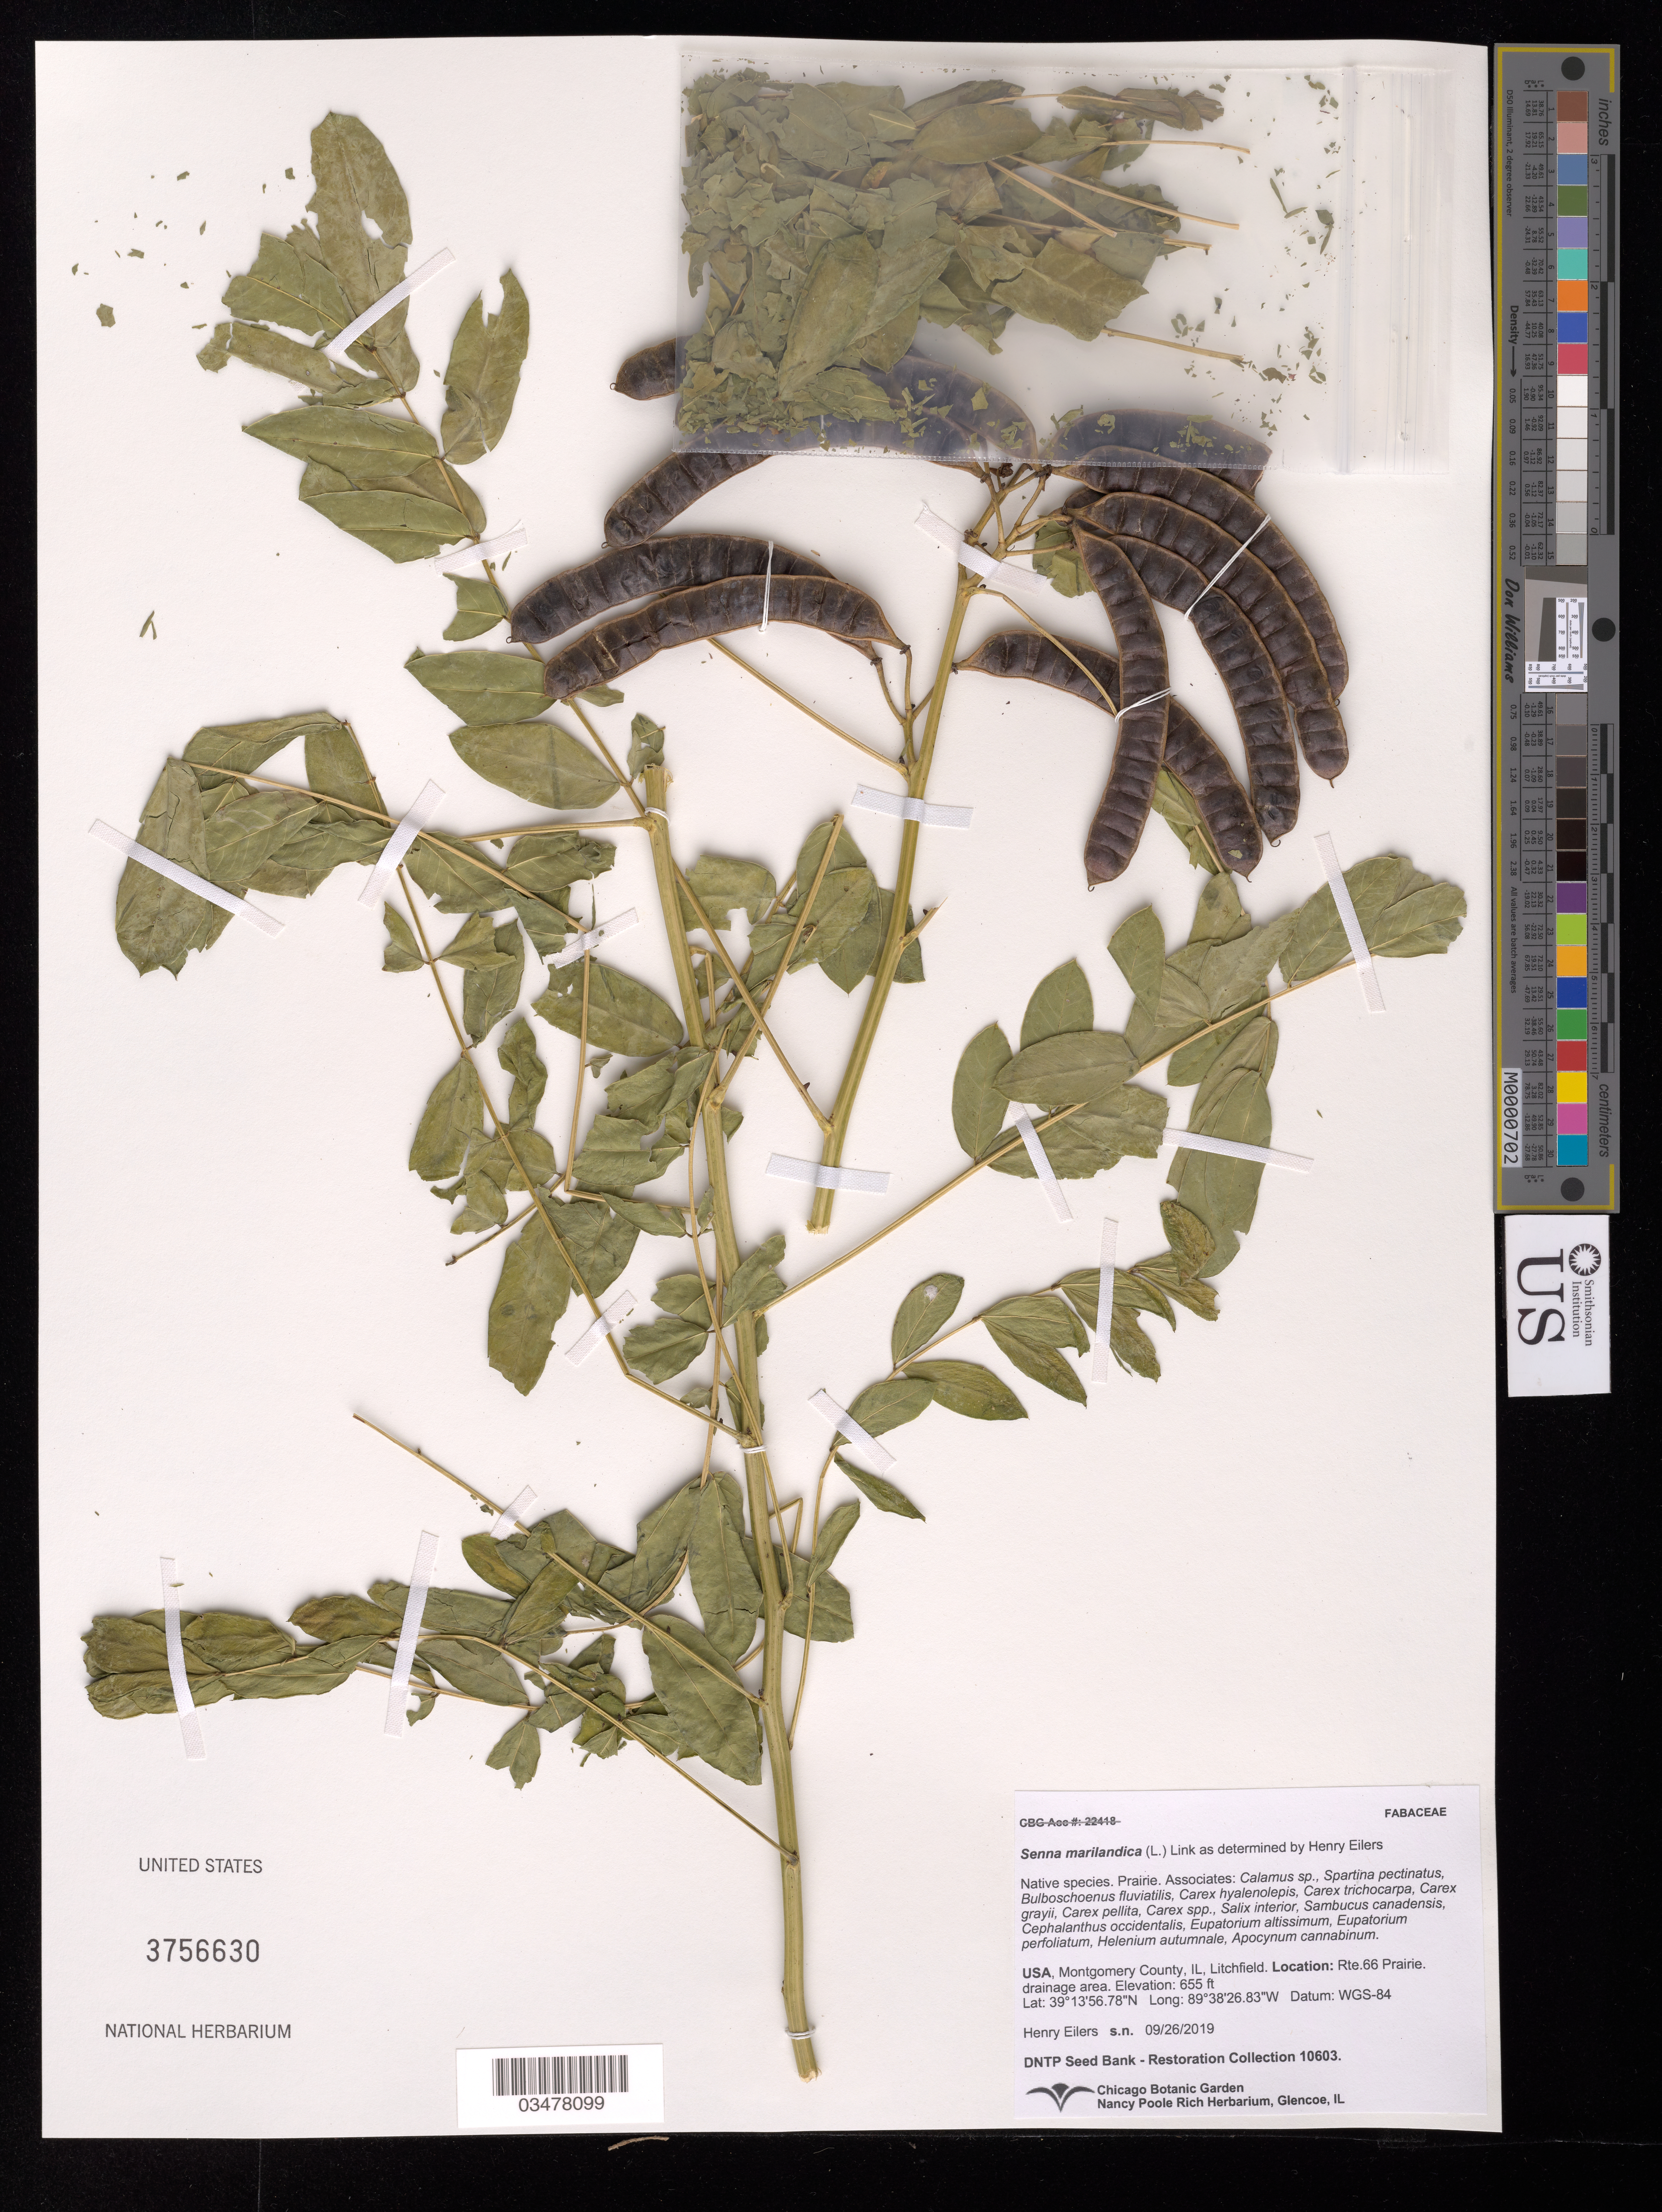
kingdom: Plantae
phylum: Tracheophyta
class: Magnoliopsida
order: Fabales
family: Fabaceae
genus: Senna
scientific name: Senna marilandica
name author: (L.) Link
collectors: H. Eilers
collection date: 2019-09-26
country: United States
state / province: Illinois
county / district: Montgomery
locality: Litchfield, Rte. 66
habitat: Prairie. With Calamus sp., Carex grayii, Cephalanthus occidentalis, etc.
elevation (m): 200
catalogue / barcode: US 3756630